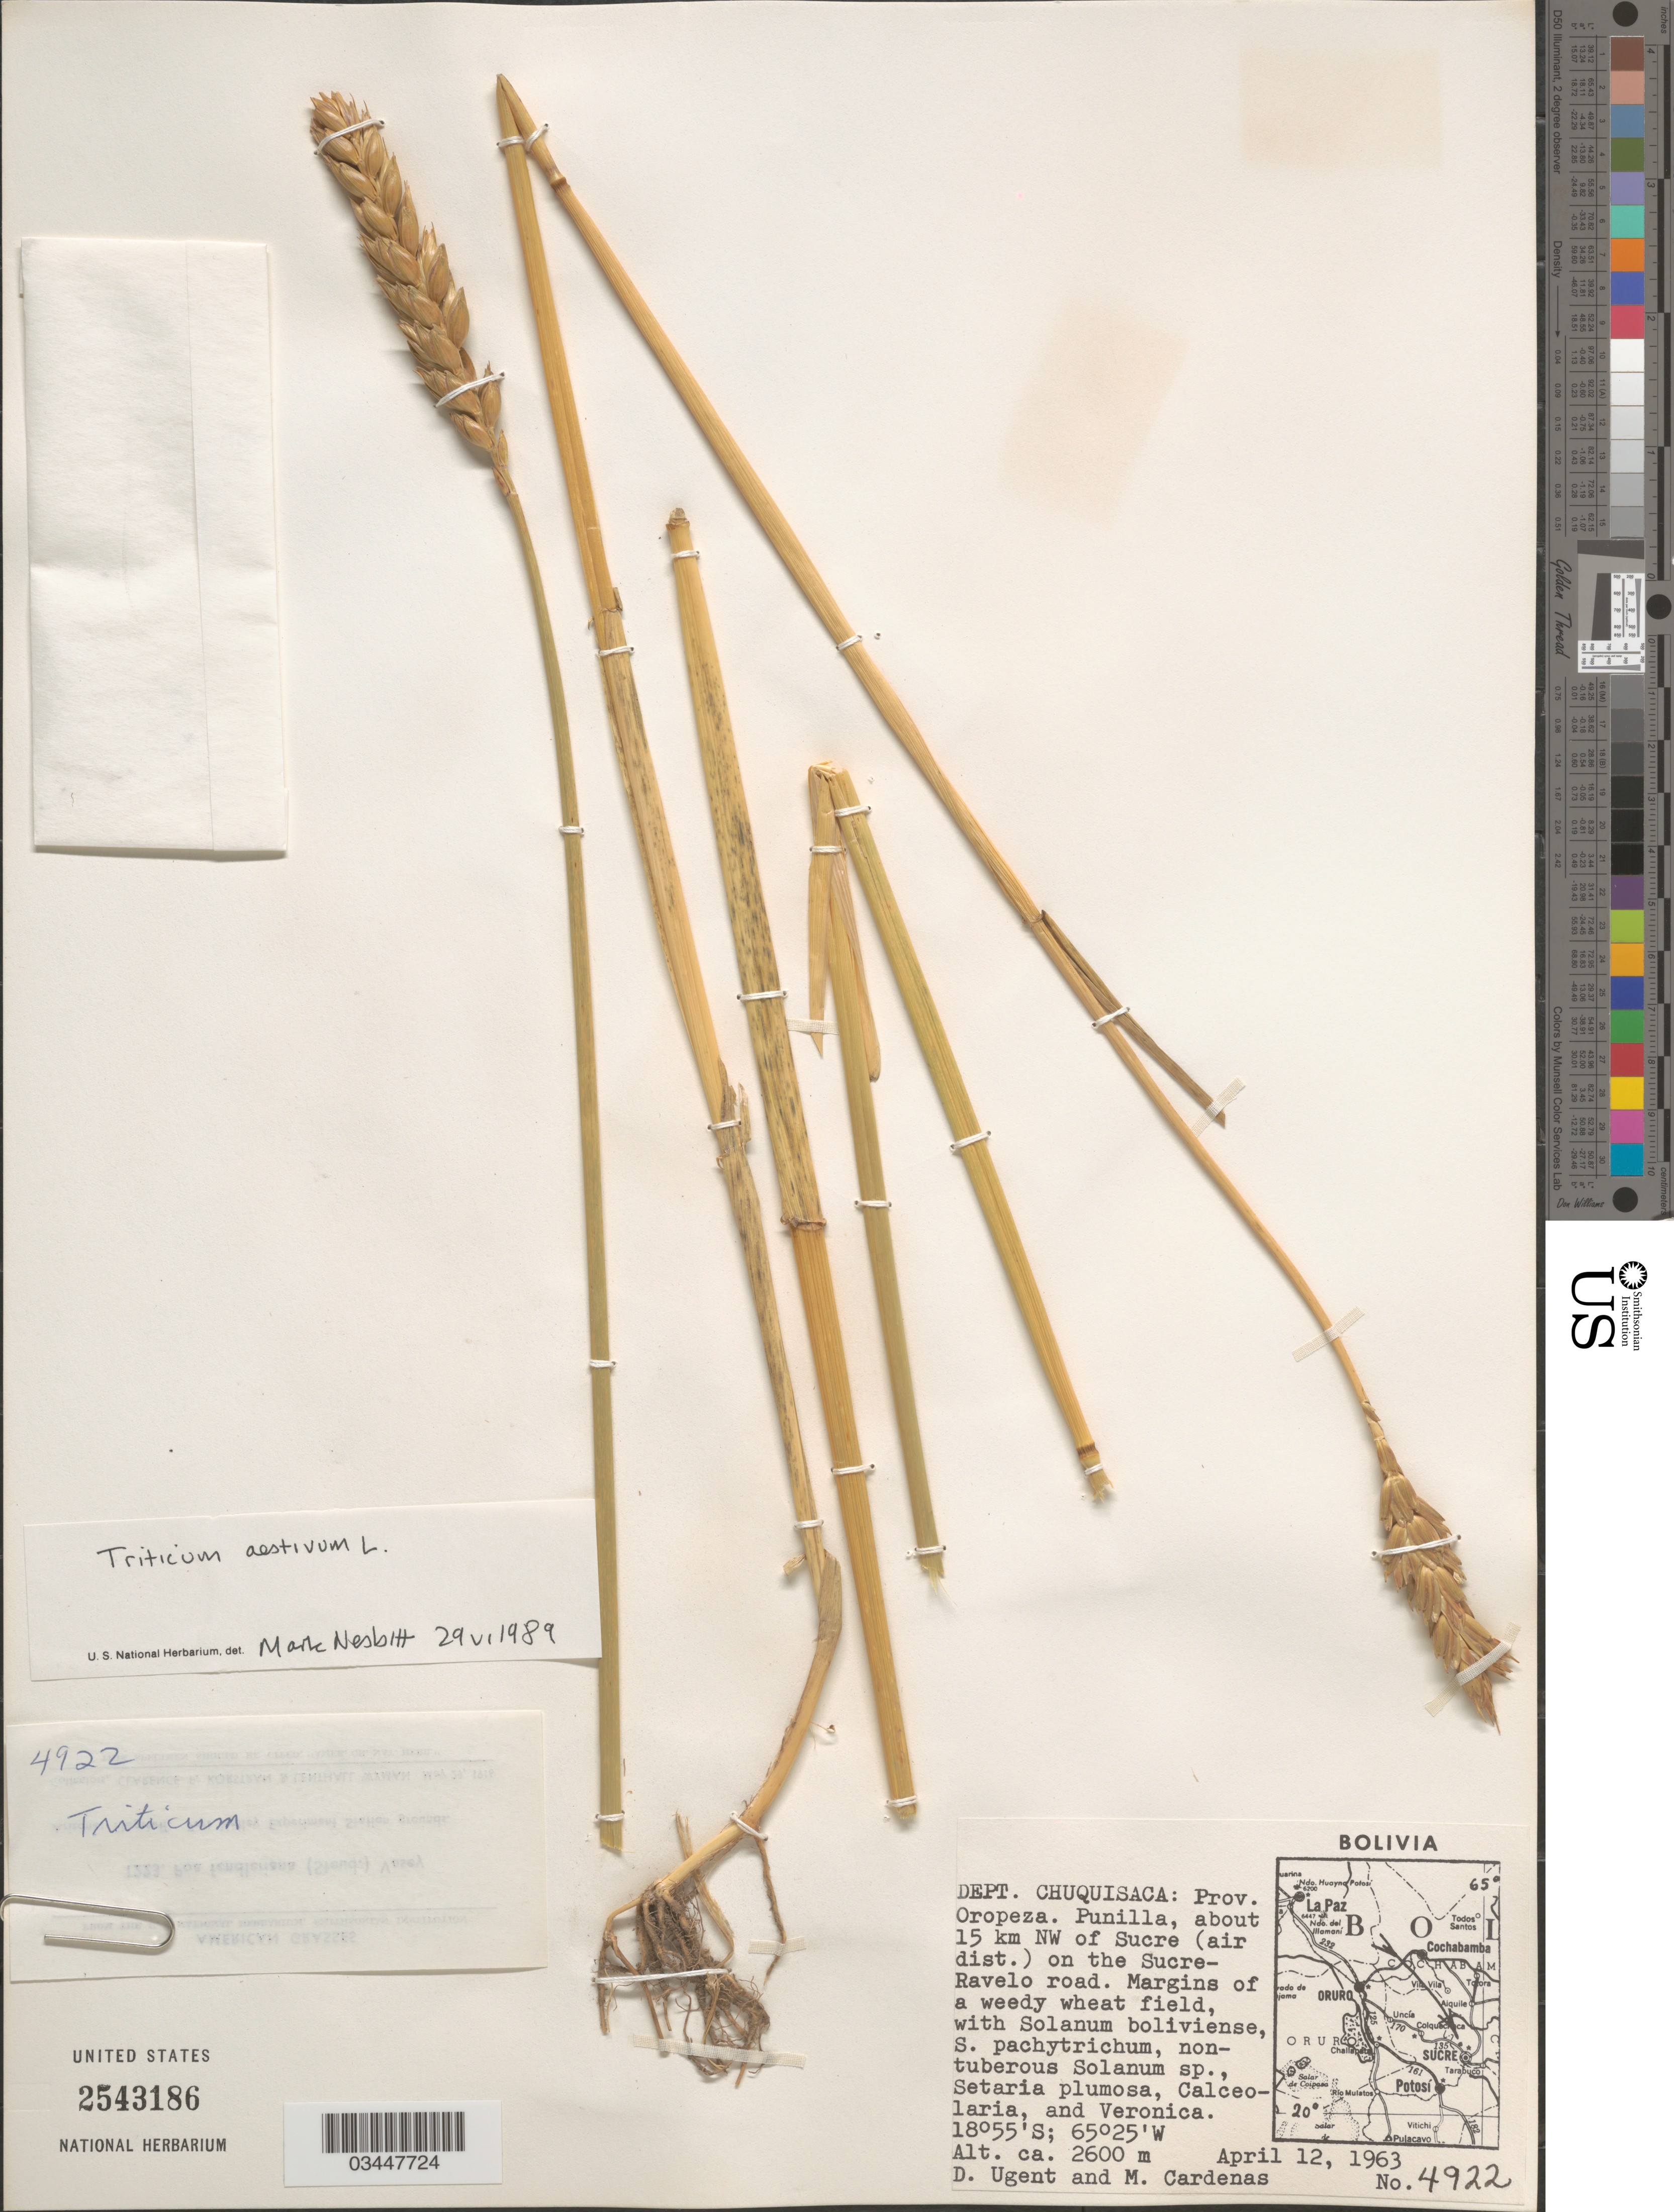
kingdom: Plantae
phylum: Tracheophyta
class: Liliopsida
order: Poales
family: Poaceae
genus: Triticum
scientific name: Triticum aestivum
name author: L.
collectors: D. Ugent & M. Cárdenas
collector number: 4922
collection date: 1963-04-12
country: Bolivia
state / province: Chuquisaca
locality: Dept. Chuquisaca: Prov. Oropeza. Punilla, about 15 km NW of Sucre (air dist.) on the Sucre-Ravelo road. Margins of a weedy wheat field.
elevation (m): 2600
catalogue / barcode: US 2543186